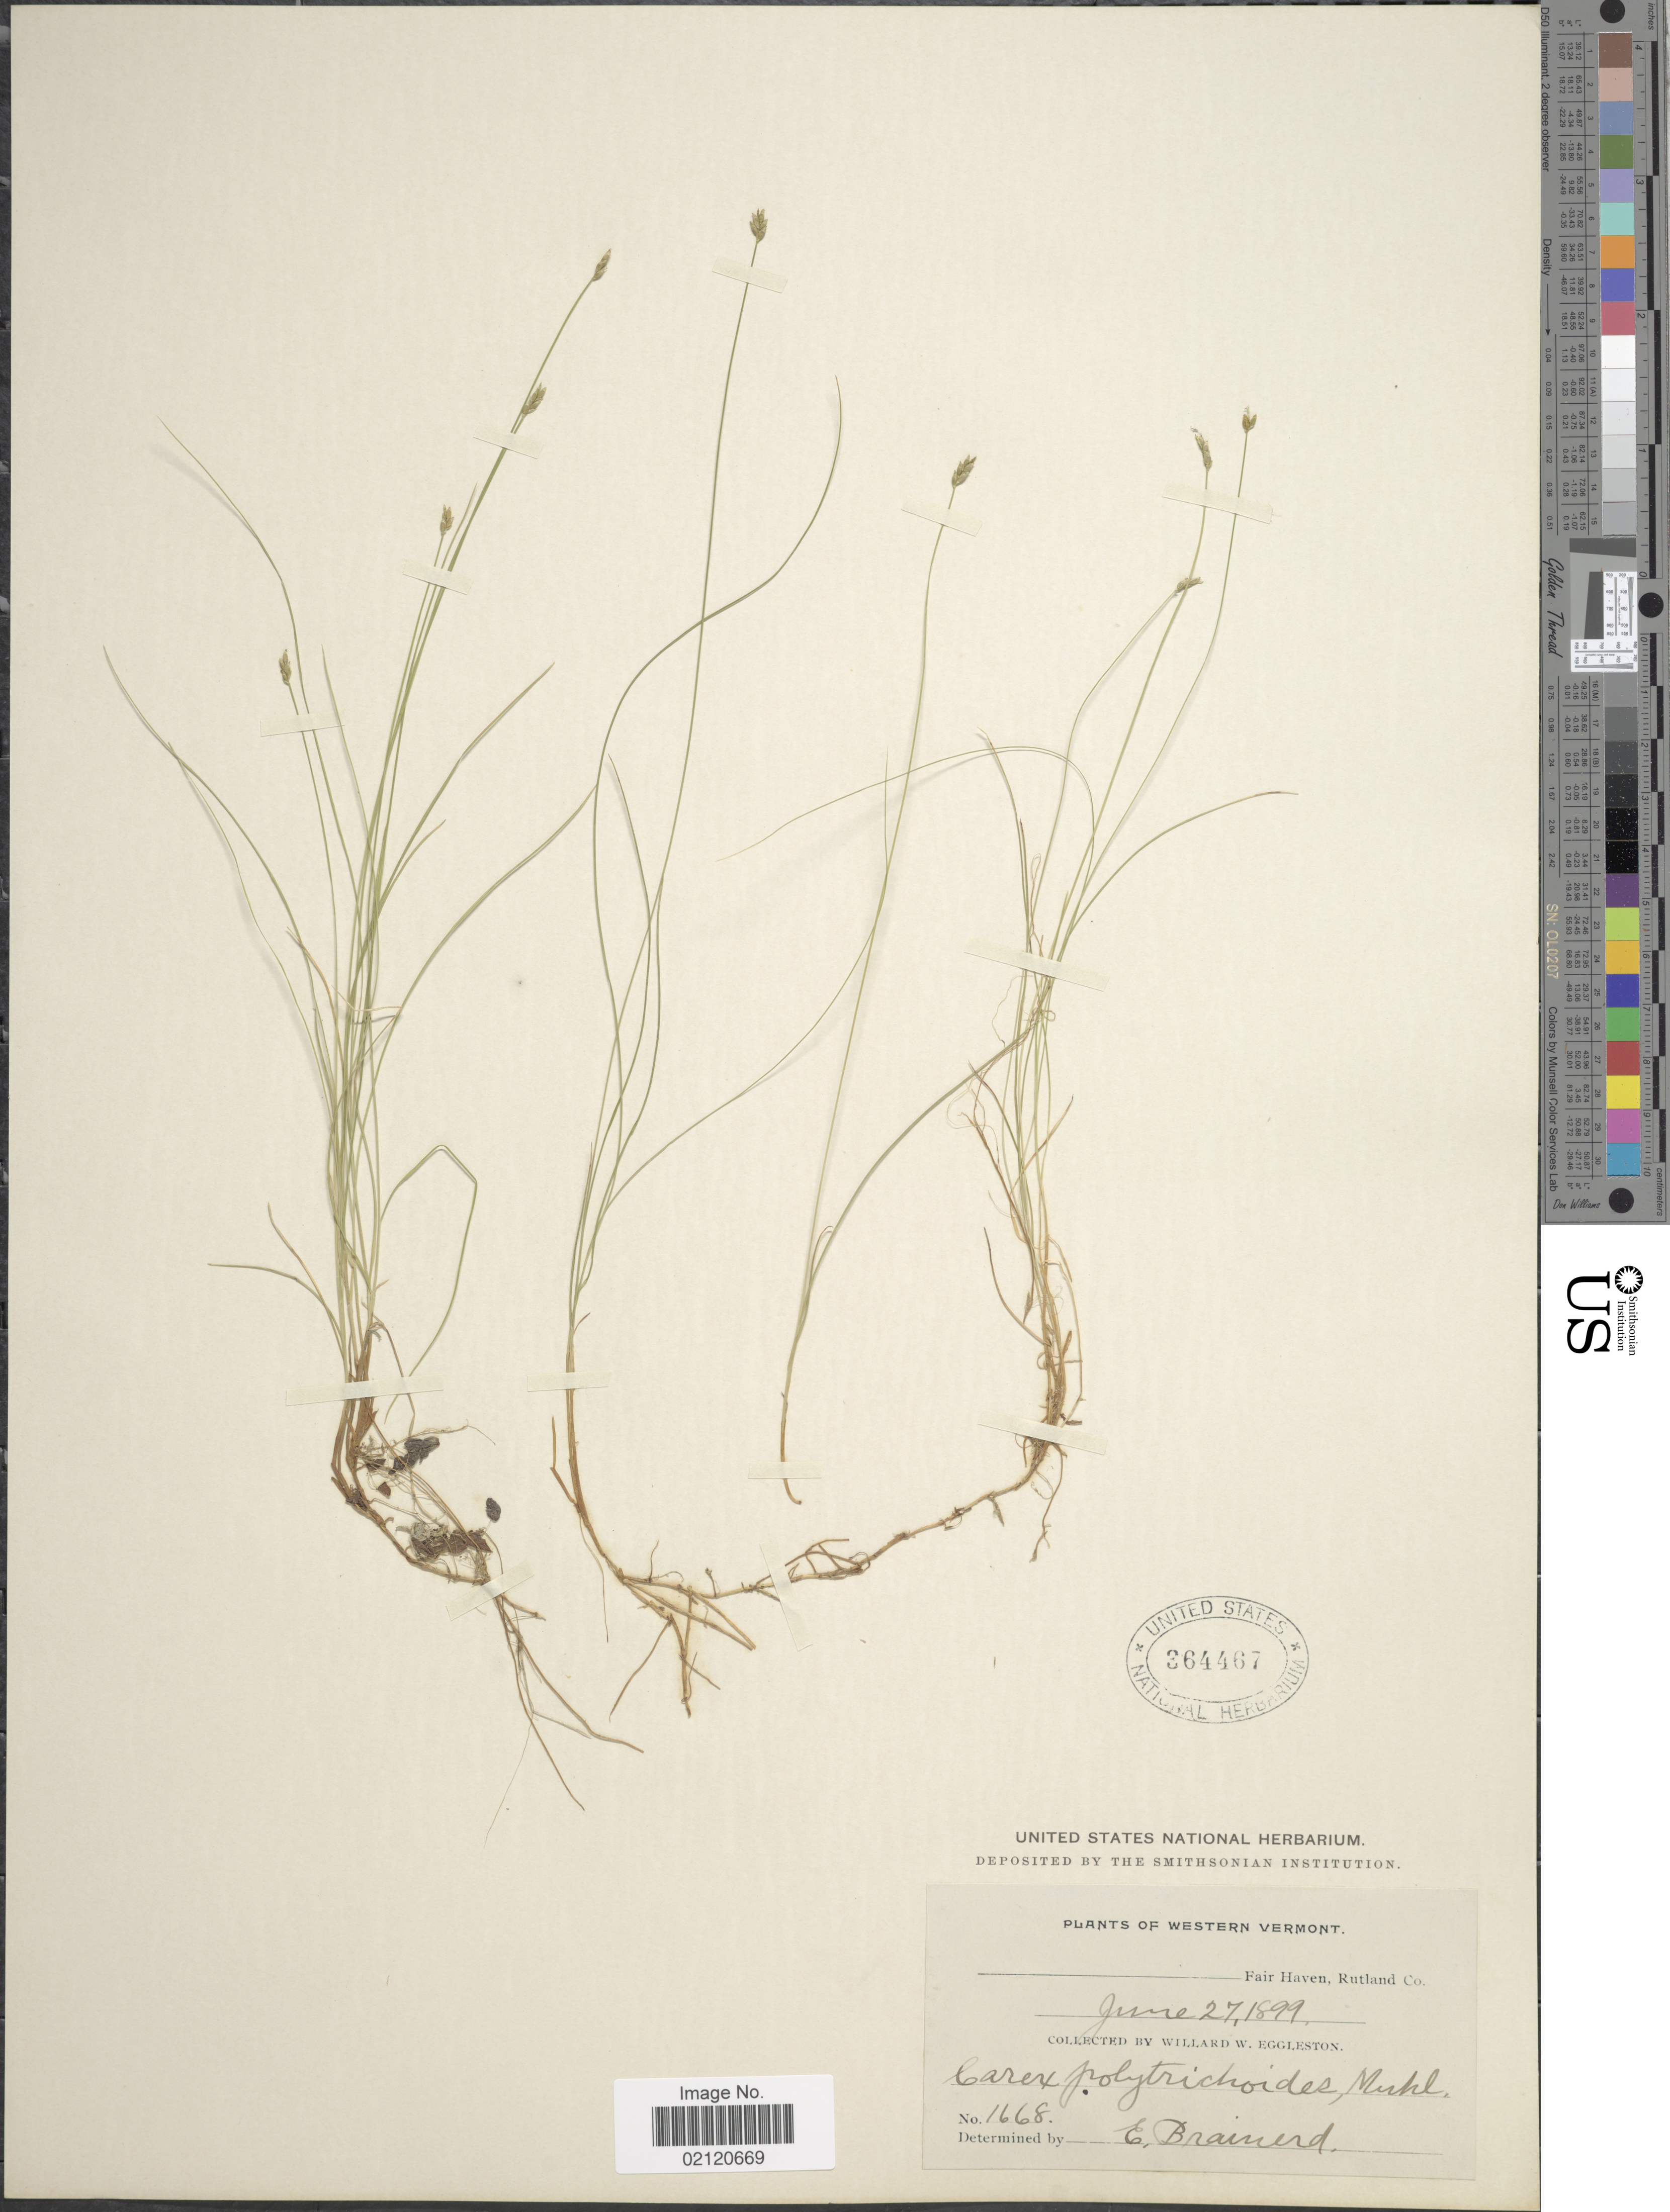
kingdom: Plantae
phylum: Tracheophyta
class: Liliopsida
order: Poales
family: Cyperaceae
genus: Carex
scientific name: Carex leptalea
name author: Wahlenb.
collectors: W. W. Eggleston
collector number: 1668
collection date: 1899-06-27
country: United States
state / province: Vermont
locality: Western Vermont, Fair Haven, Rutland Co.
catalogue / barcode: US 364467